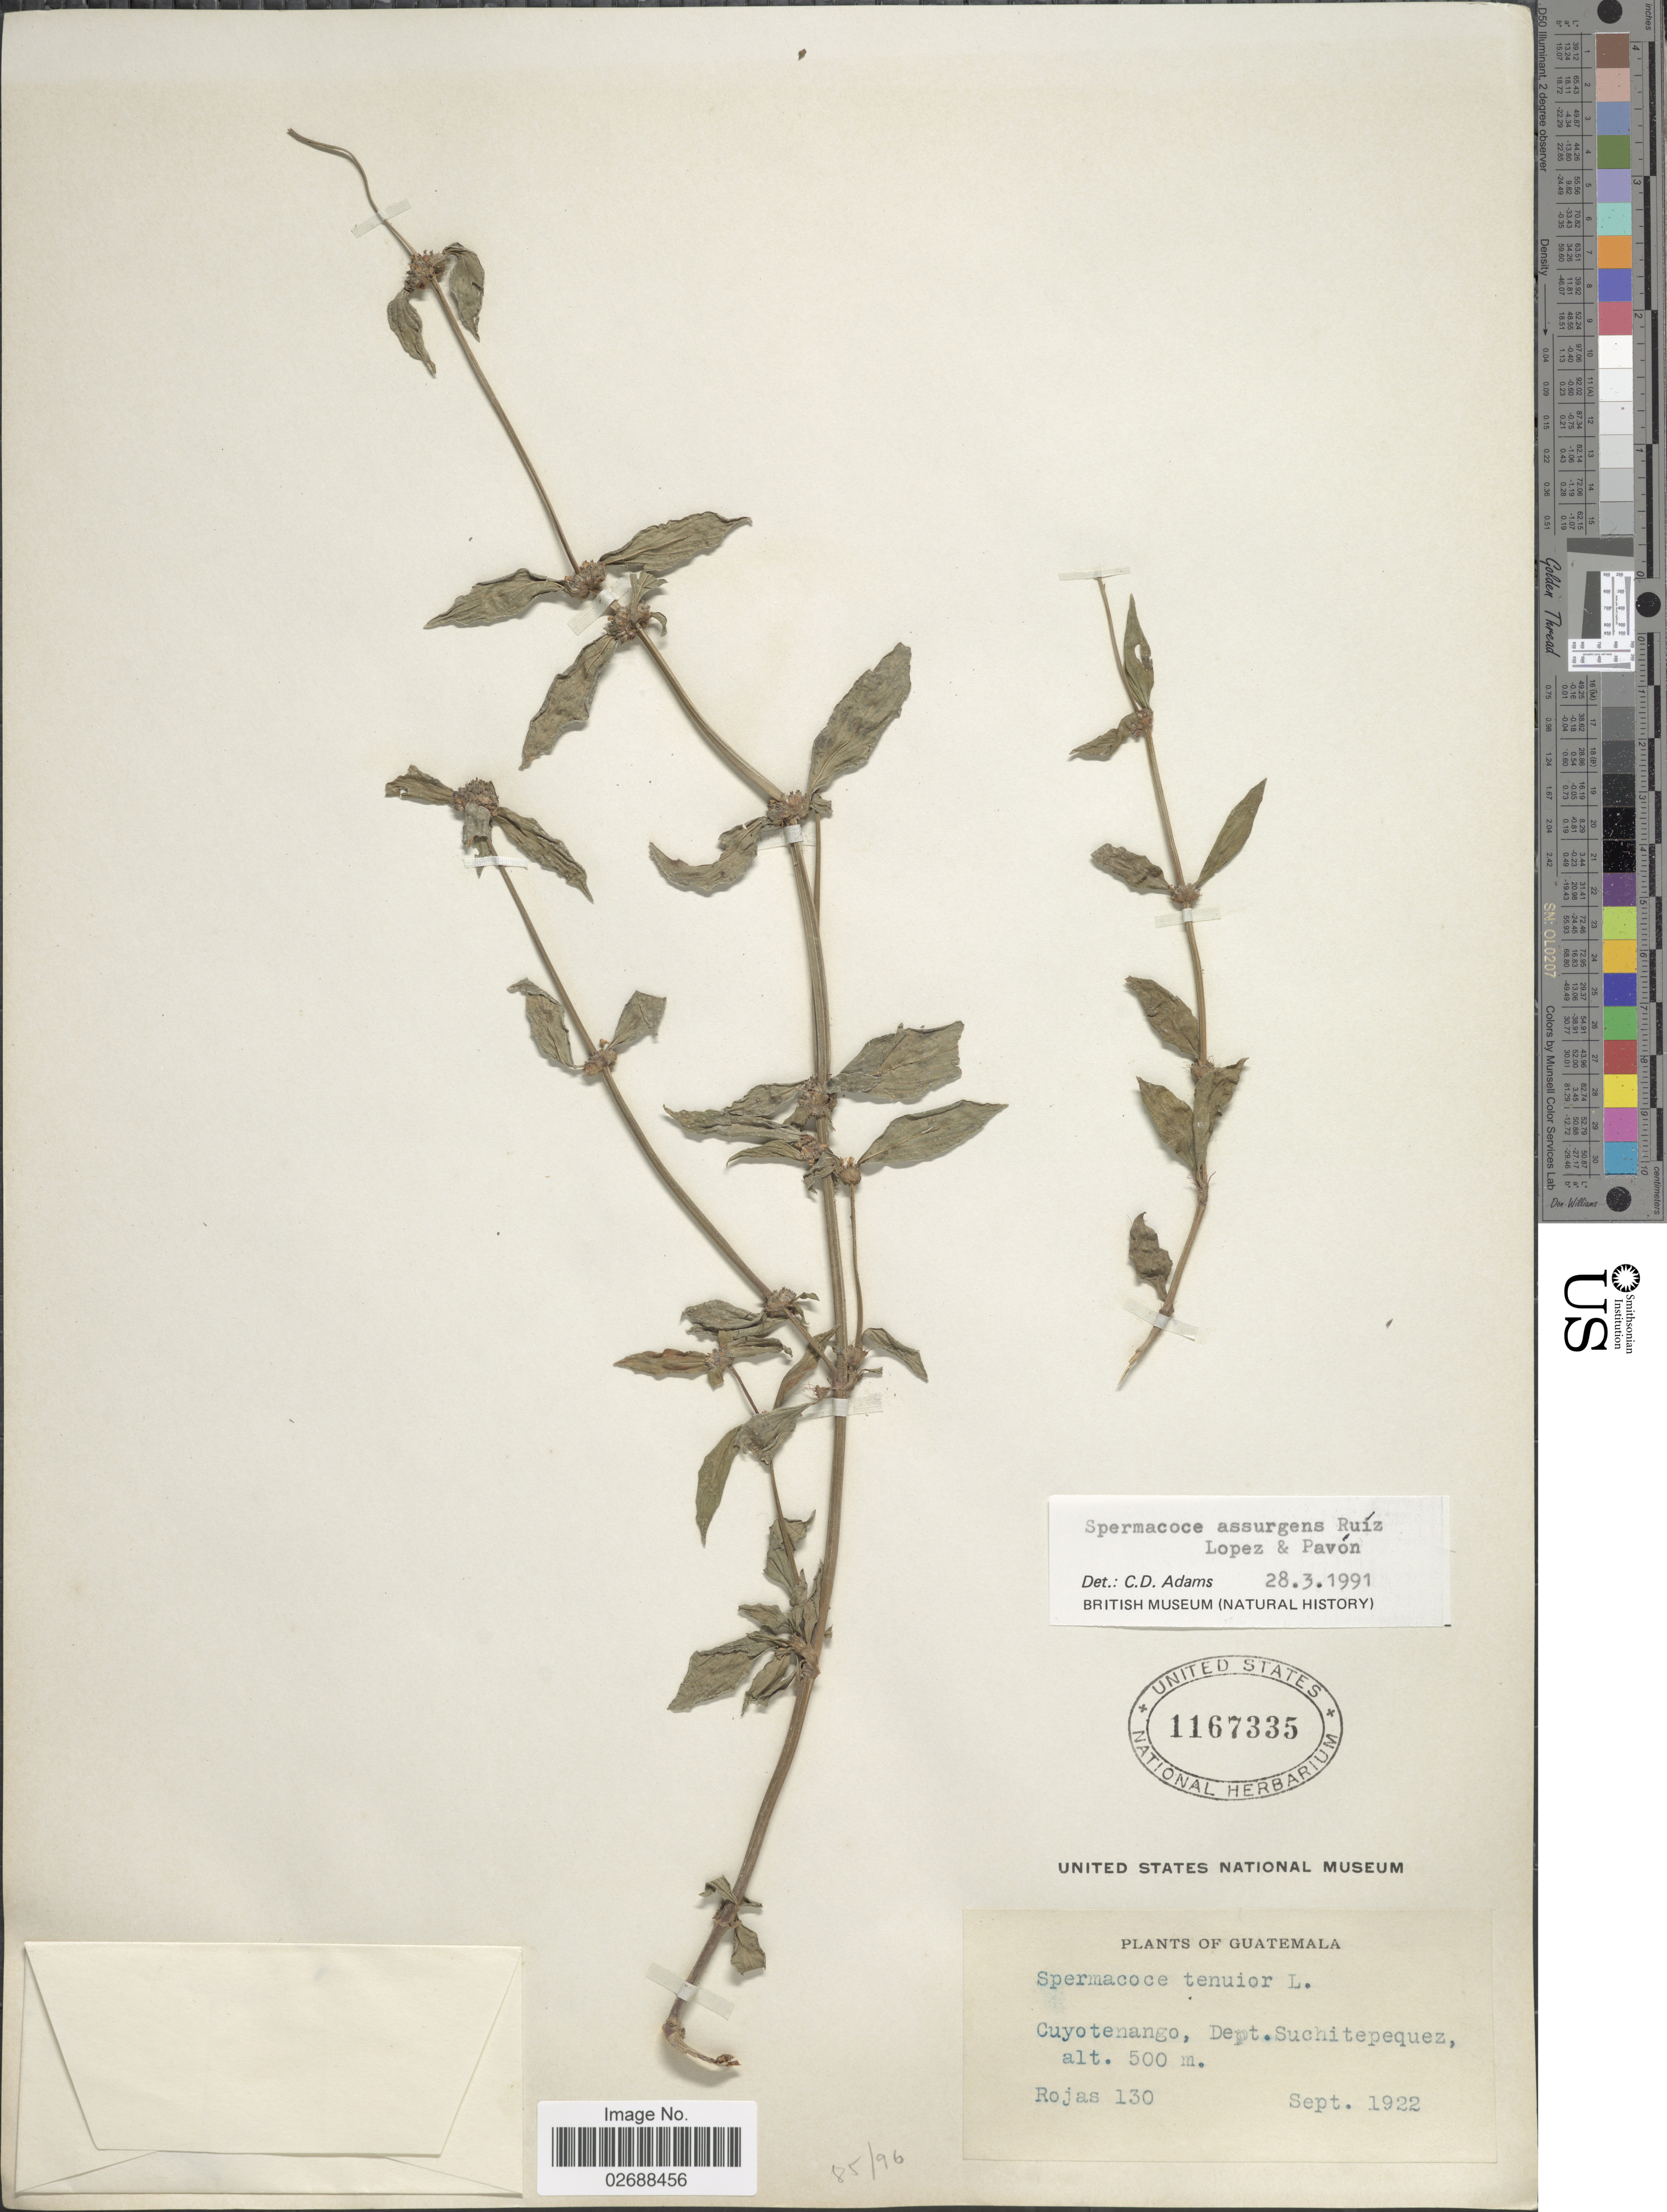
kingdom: Plantae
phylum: Tracheophyta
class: Magnoliopsida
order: Gentianales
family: Rubiaceae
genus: Spermacoce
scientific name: Spermacoce assurgens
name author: Ruiz & Pav.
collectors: Rojas, --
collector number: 130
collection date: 1922-09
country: Guatemala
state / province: Suchitepéquez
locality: Cuyotenango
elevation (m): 500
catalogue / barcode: US 1167335